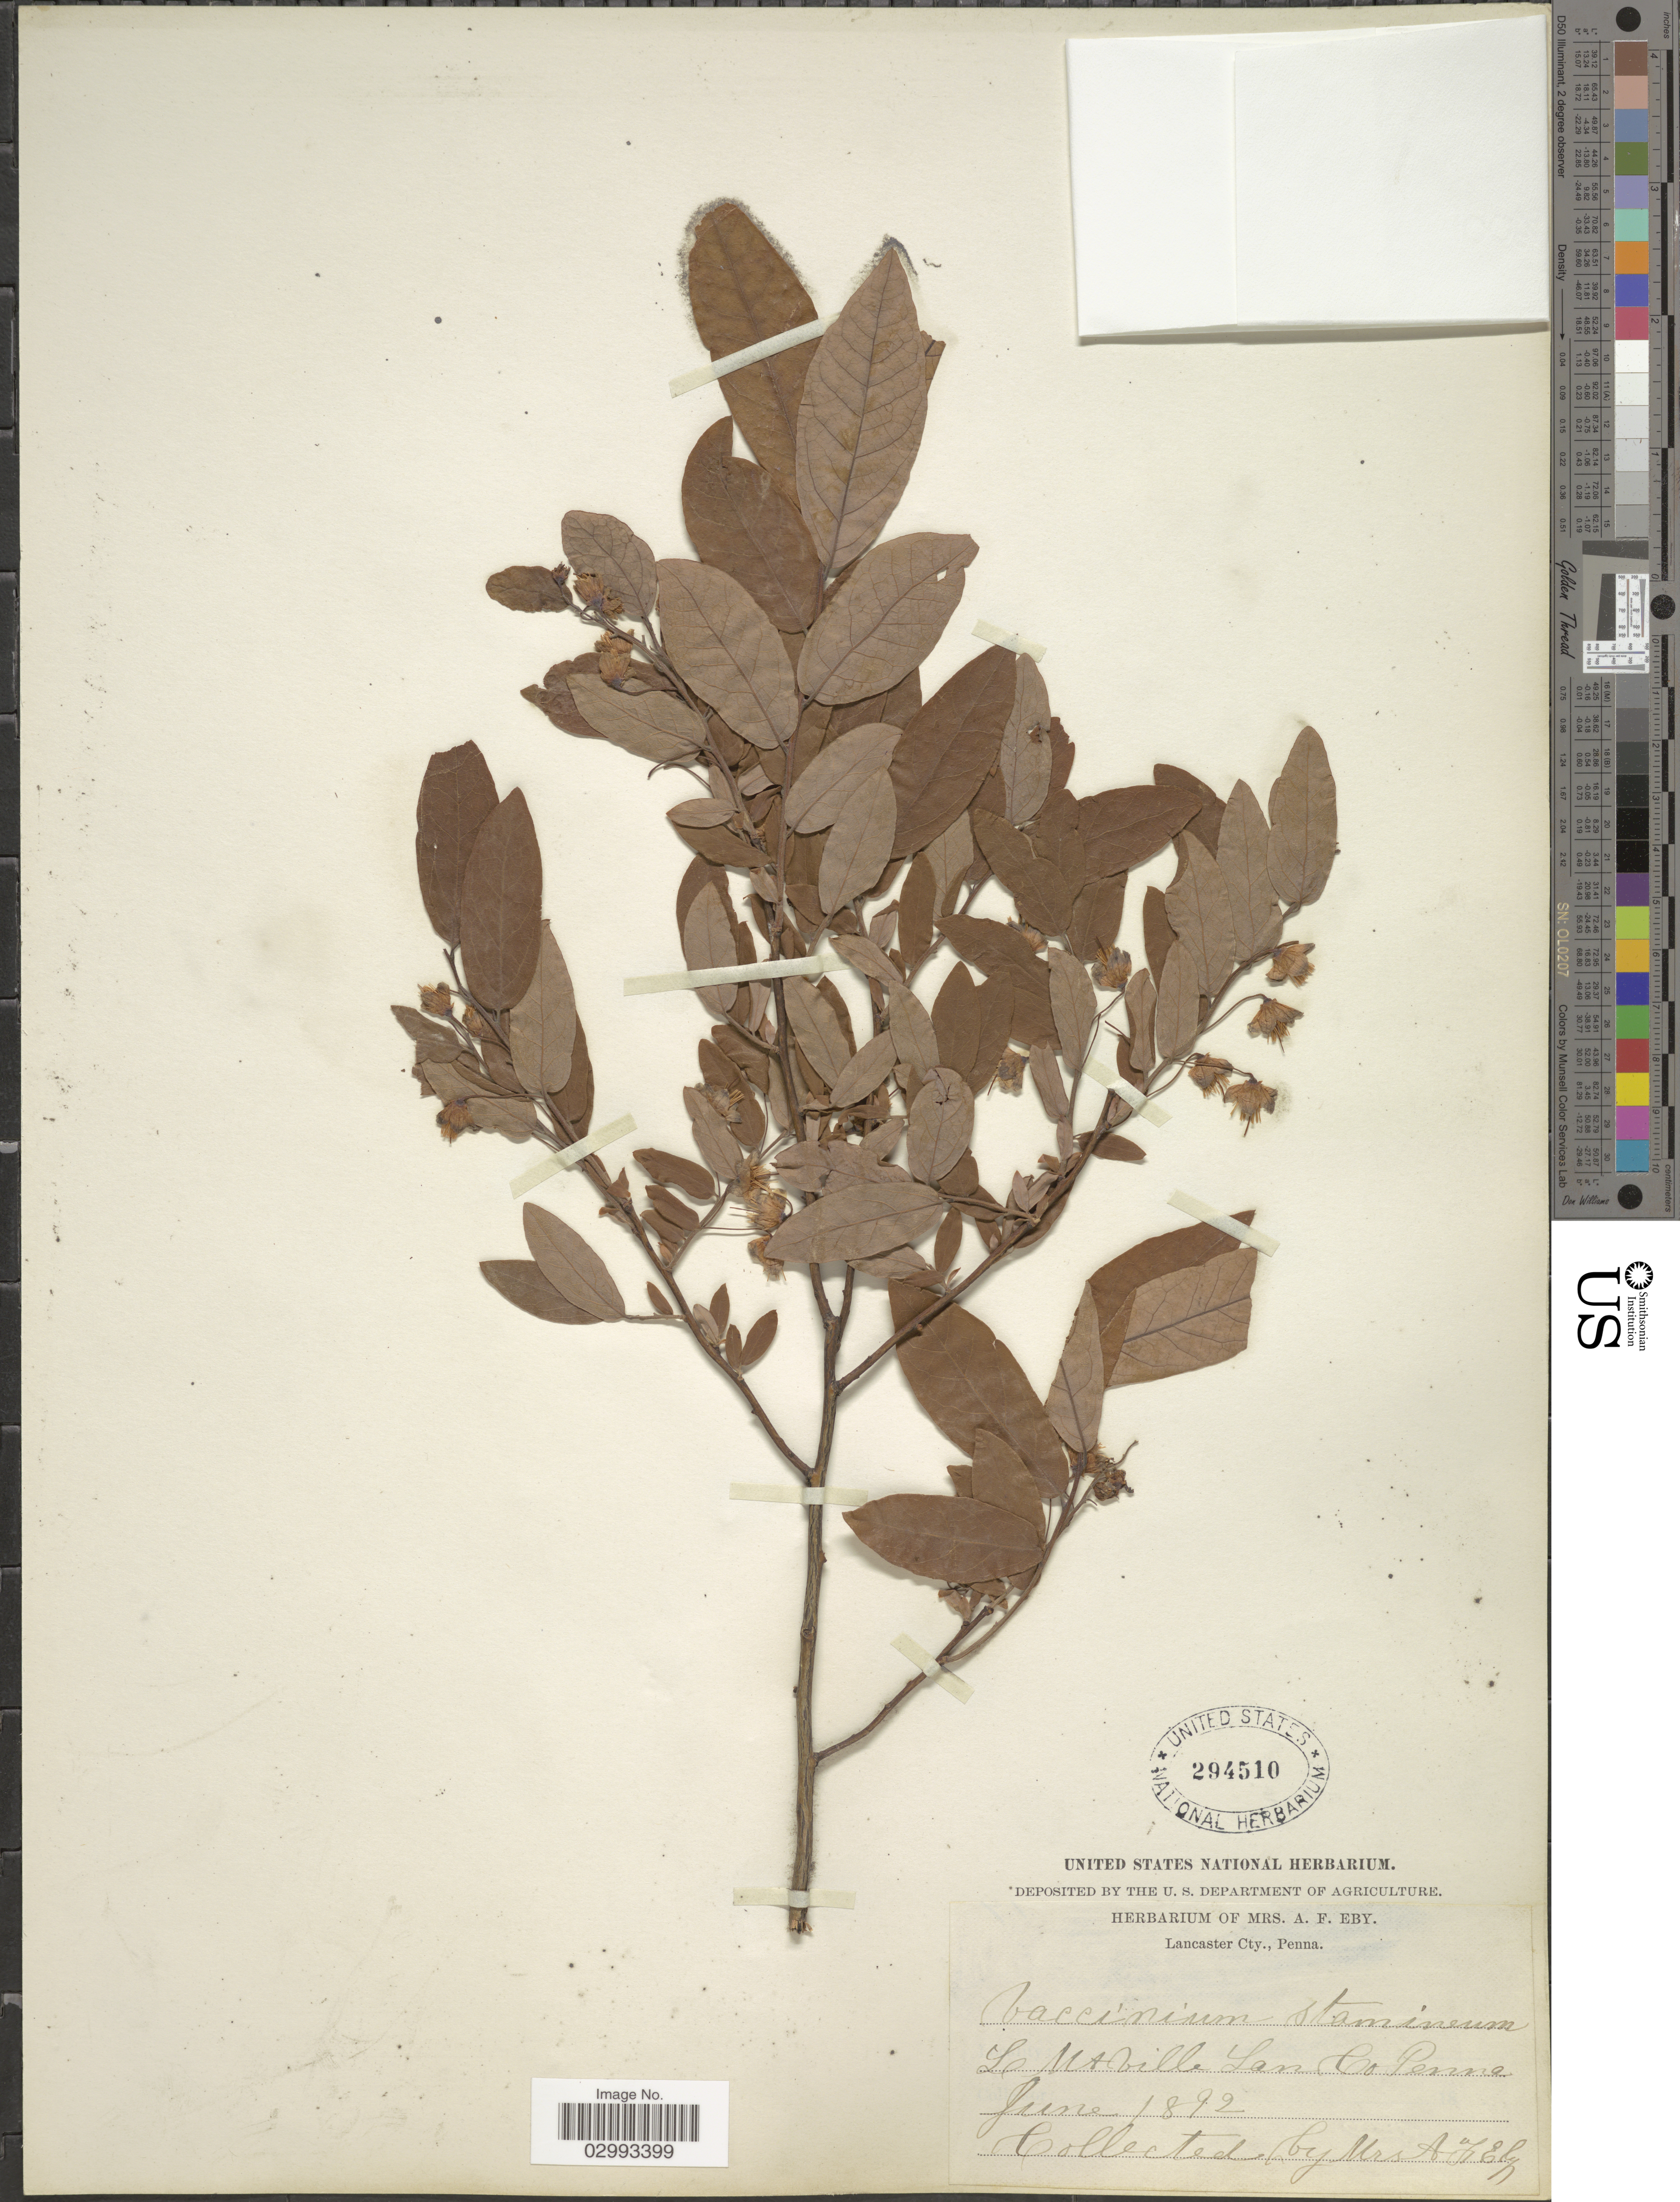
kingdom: Plantae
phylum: Tracheophyta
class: Magnoliopsida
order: Ericales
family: Ericaceae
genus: Polycodium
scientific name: Polycodium stamineum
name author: (L.) Greene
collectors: Mrs. A. F. Eby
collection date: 1892-06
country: United States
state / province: Pennsylvania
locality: L Mt. Ville Lan. Co.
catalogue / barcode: US 294510